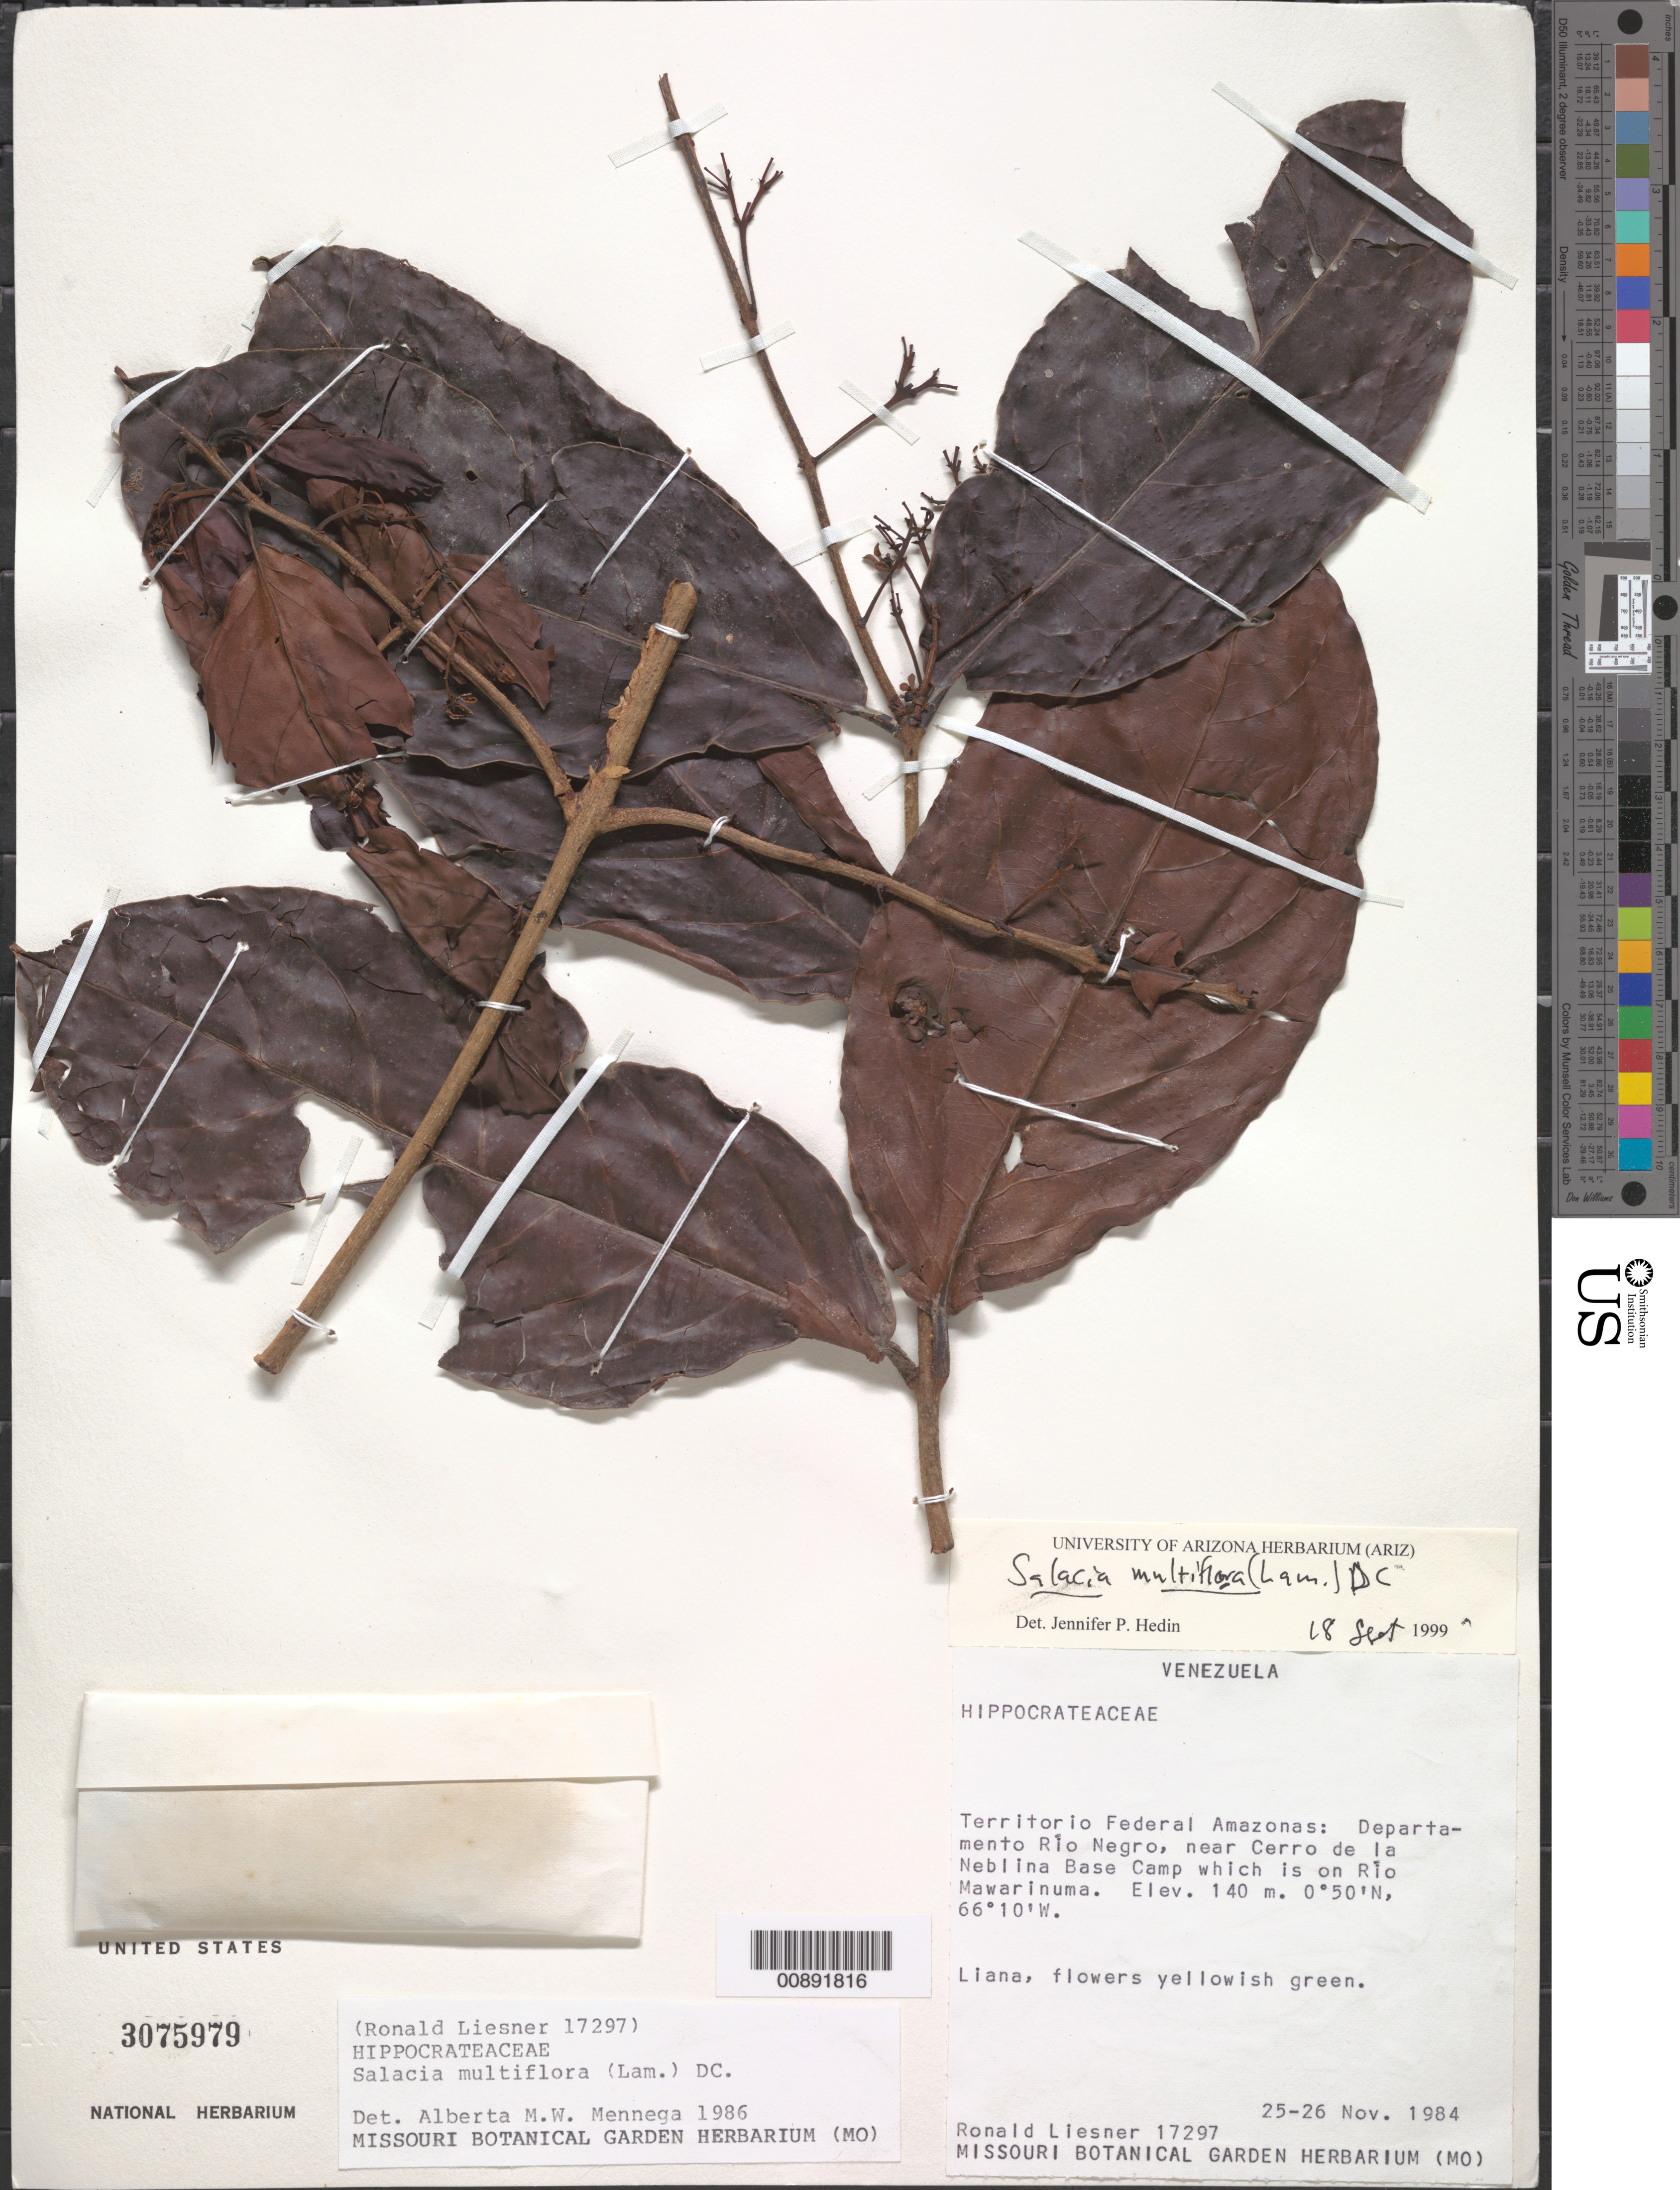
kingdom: Plantae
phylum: Tracheophyta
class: Magnoliopsida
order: Celastrales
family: Celastraceae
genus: Salacia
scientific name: Salacia multiflora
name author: (Lam.) DC.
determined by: Hedin, J. P.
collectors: R. L. Liesner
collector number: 17297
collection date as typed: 25-Nov-84 to 26-Nov-84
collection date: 1984-11-25/1984-11-26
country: Venezuela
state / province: Amazonas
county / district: Río Negro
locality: Cerro de La Neblina Base Camp, close to, on Río Mawarinuma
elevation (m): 140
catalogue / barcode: US 3075979